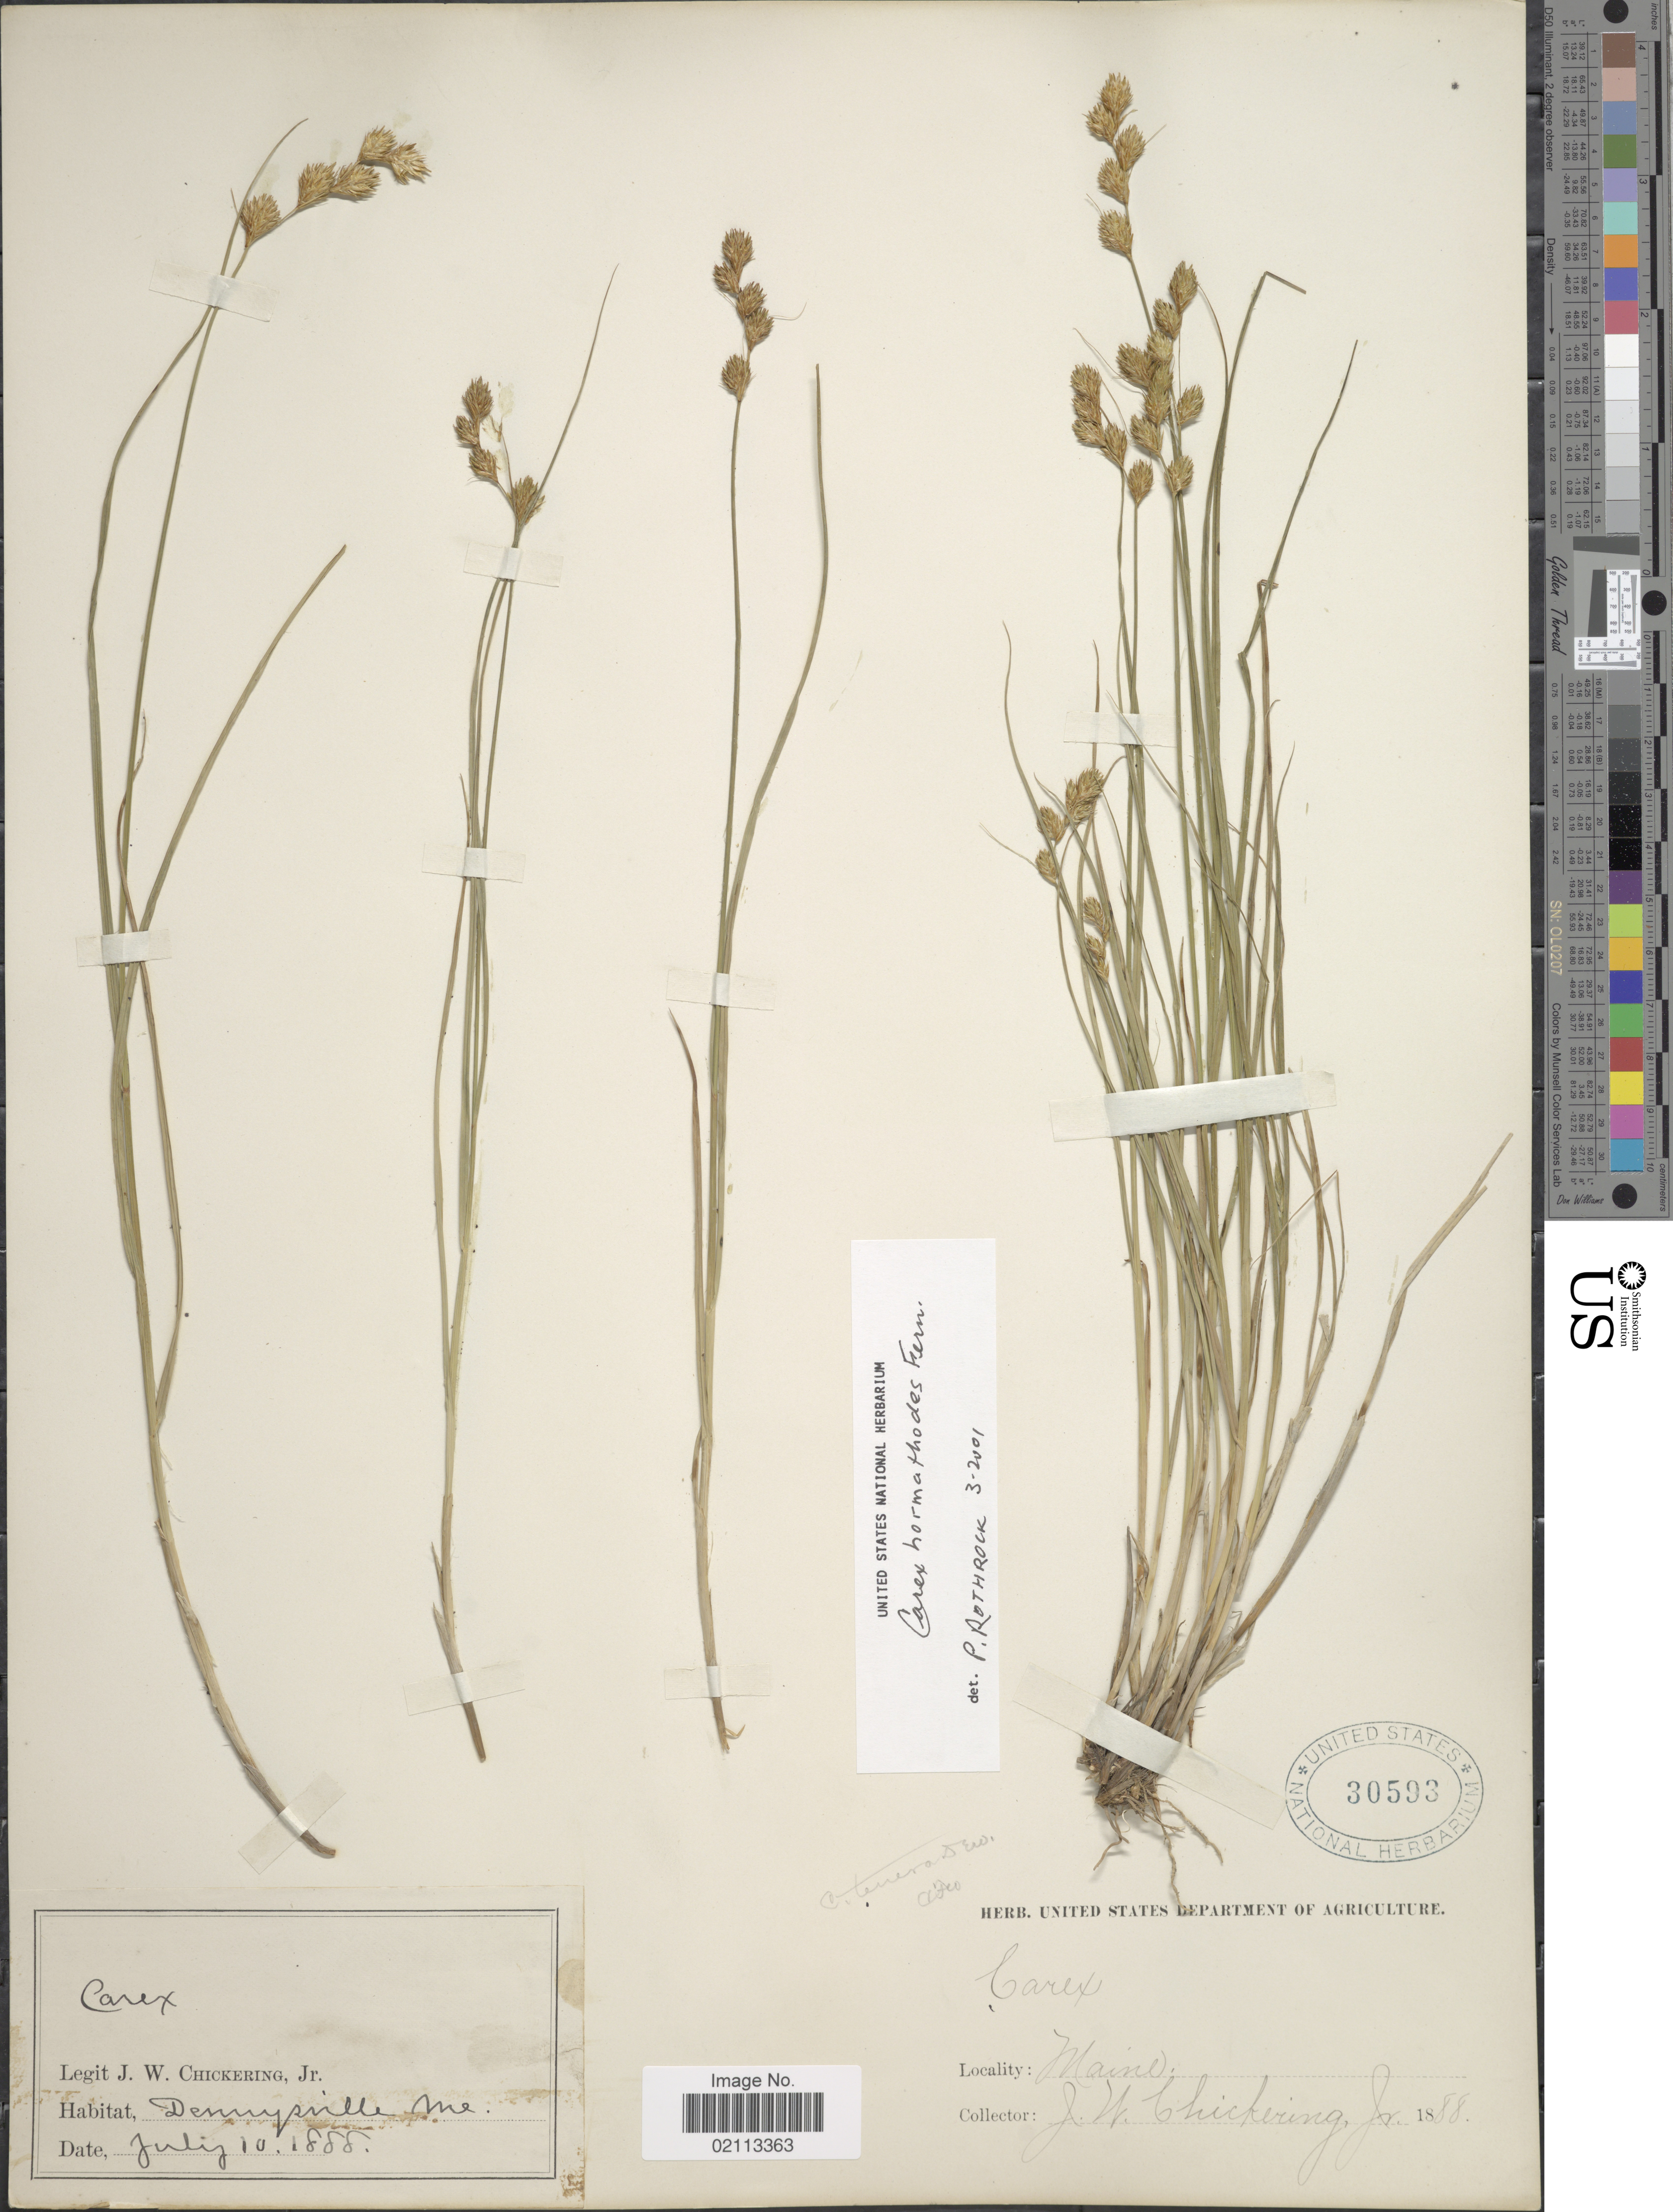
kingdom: Plantae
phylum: Tracheophyta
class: Liliopsida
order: Poales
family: Cyperaceae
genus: Carex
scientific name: Carex hormathodes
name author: Fernald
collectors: J. W. Chickering Jr.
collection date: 1888-07-10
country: United States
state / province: Maine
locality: Dennysville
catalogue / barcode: US 30593